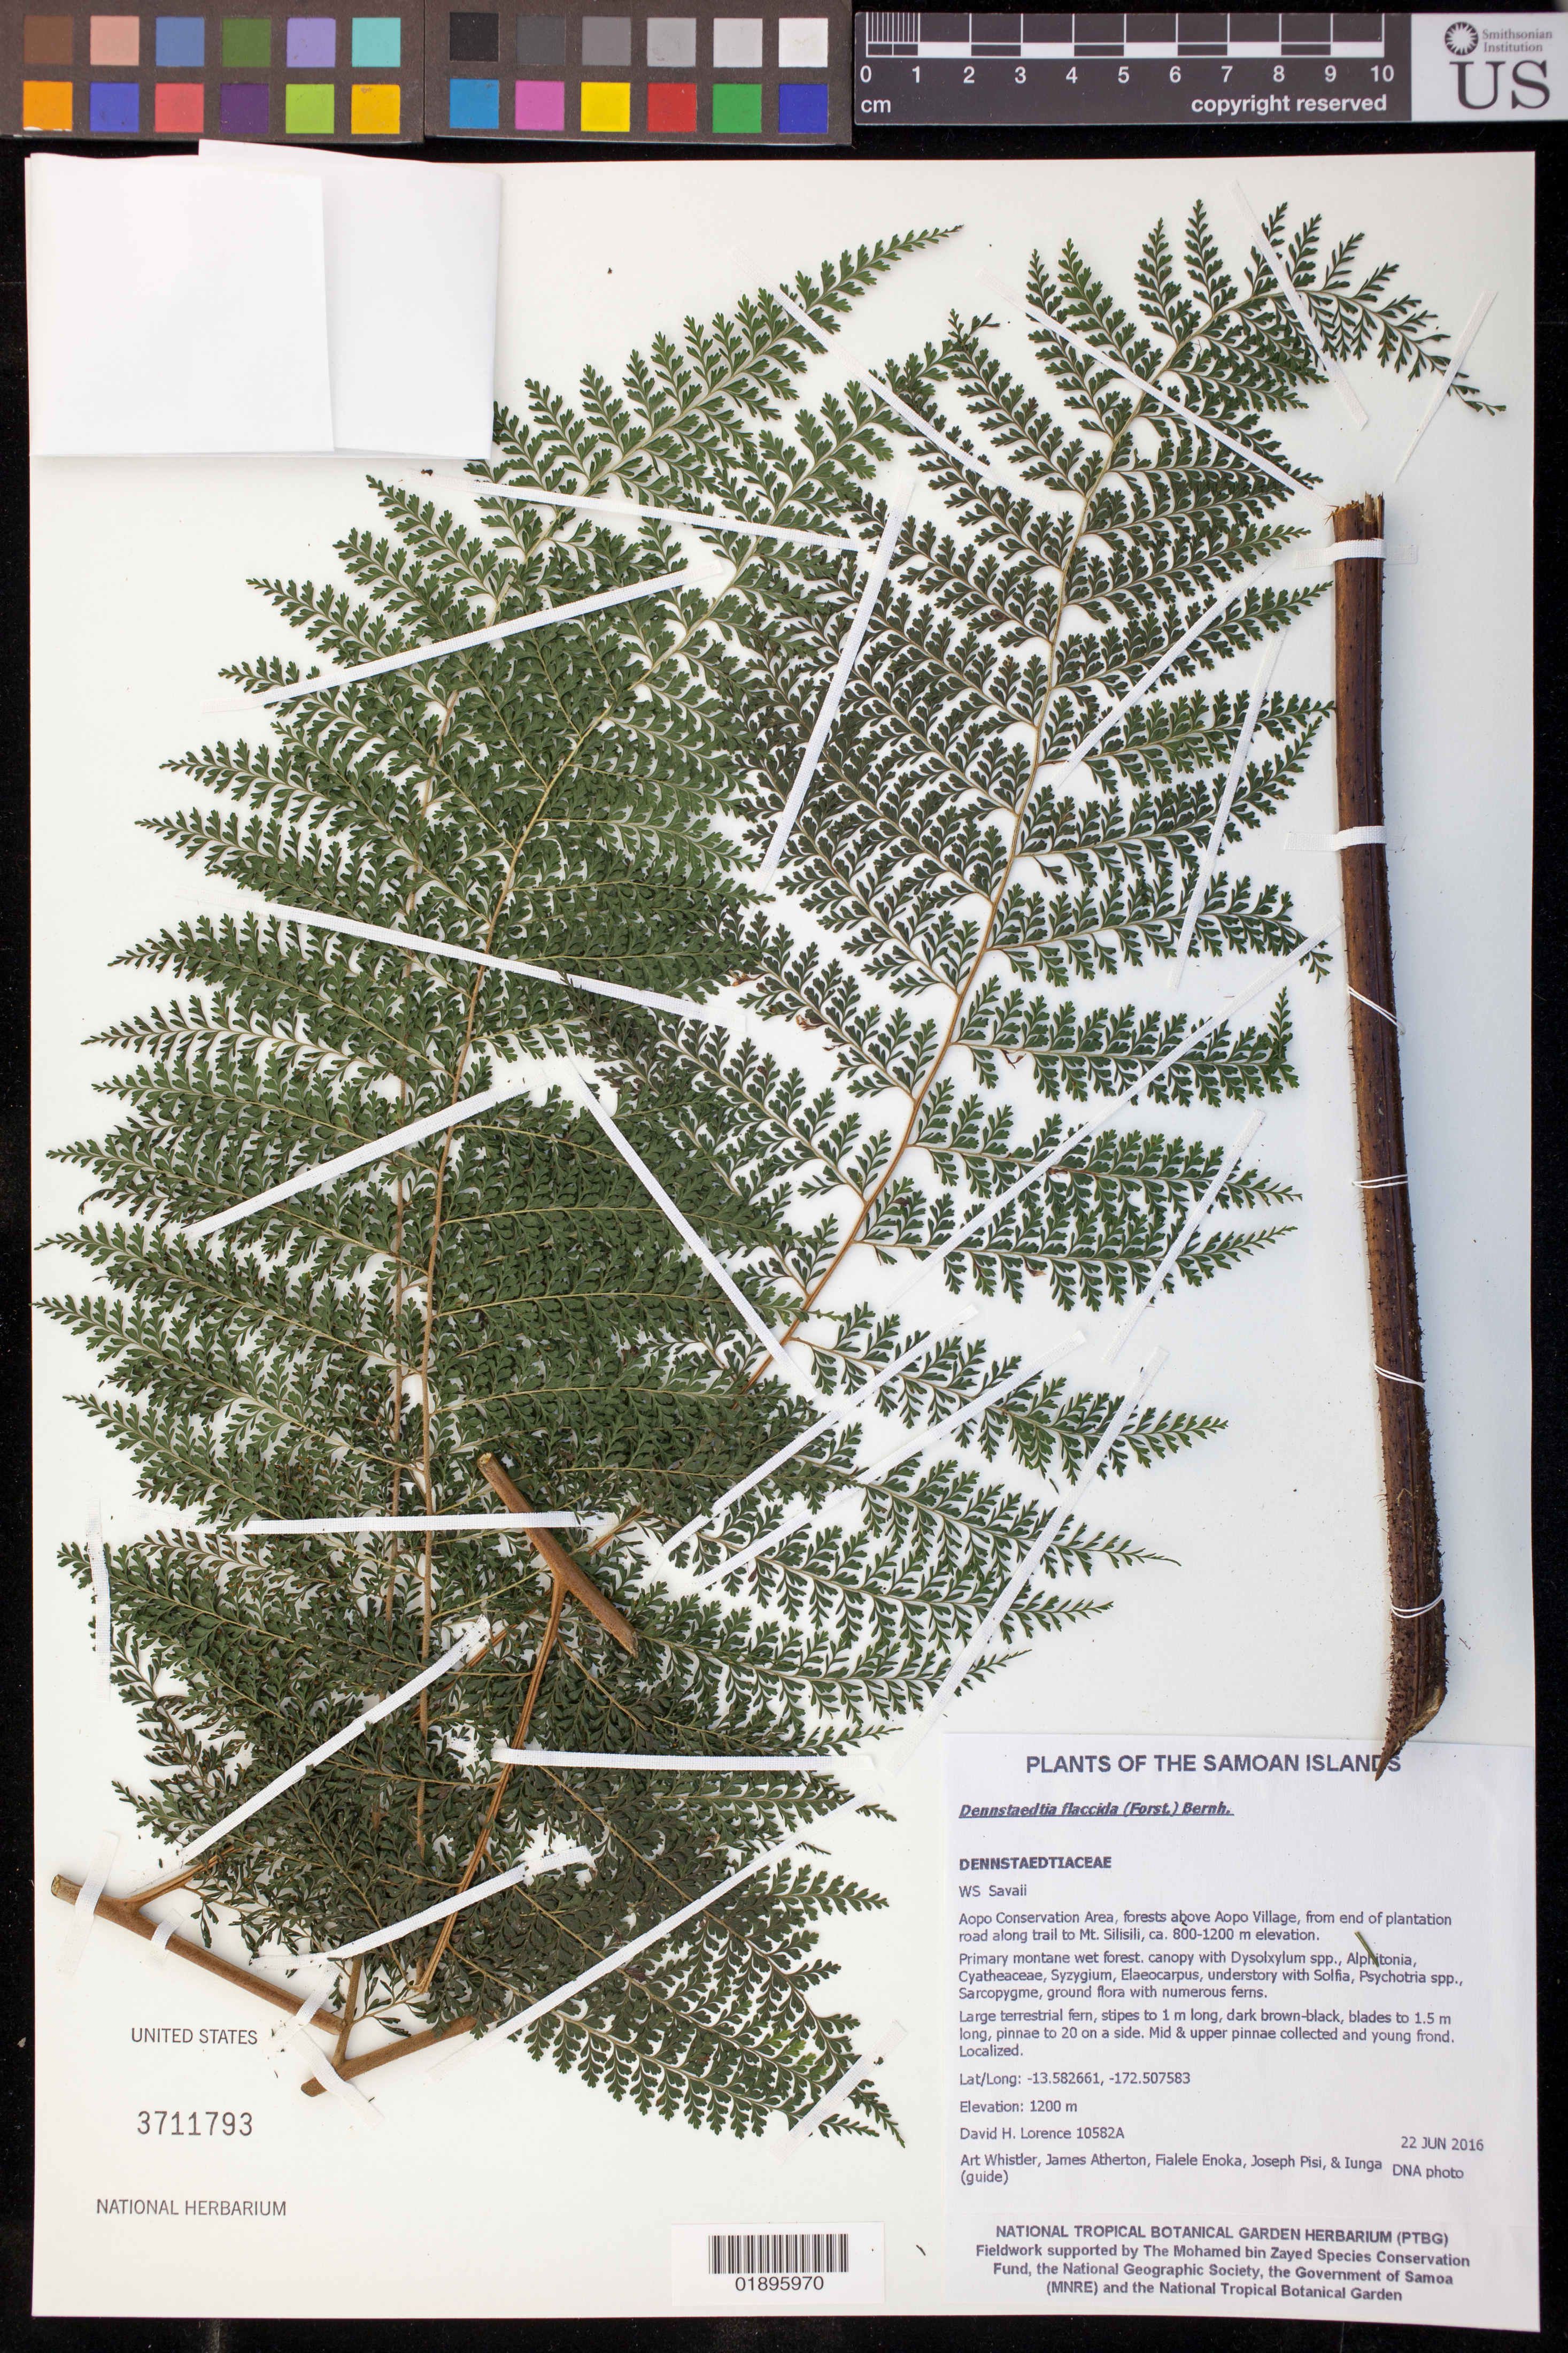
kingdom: Plantae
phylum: Tracheophyta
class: Polypodiopsida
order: Polypodiales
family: Dennstaedtiaceae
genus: Dennstaedtia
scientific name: Dennstaedtia flaccida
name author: (G. Forst.) Bernh.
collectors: D. Lorence, A. Whistler, J. Atherton, F. Enoka & J. Pisi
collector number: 10582A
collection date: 2016-06-22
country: Samoa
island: Savai'i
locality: Aopo Conservation Area, forests above Aopo Village, from end of plantation road along trail to Mt. Silisili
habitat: Primary montane wet forest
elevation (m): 1200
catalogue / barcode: US 3711793